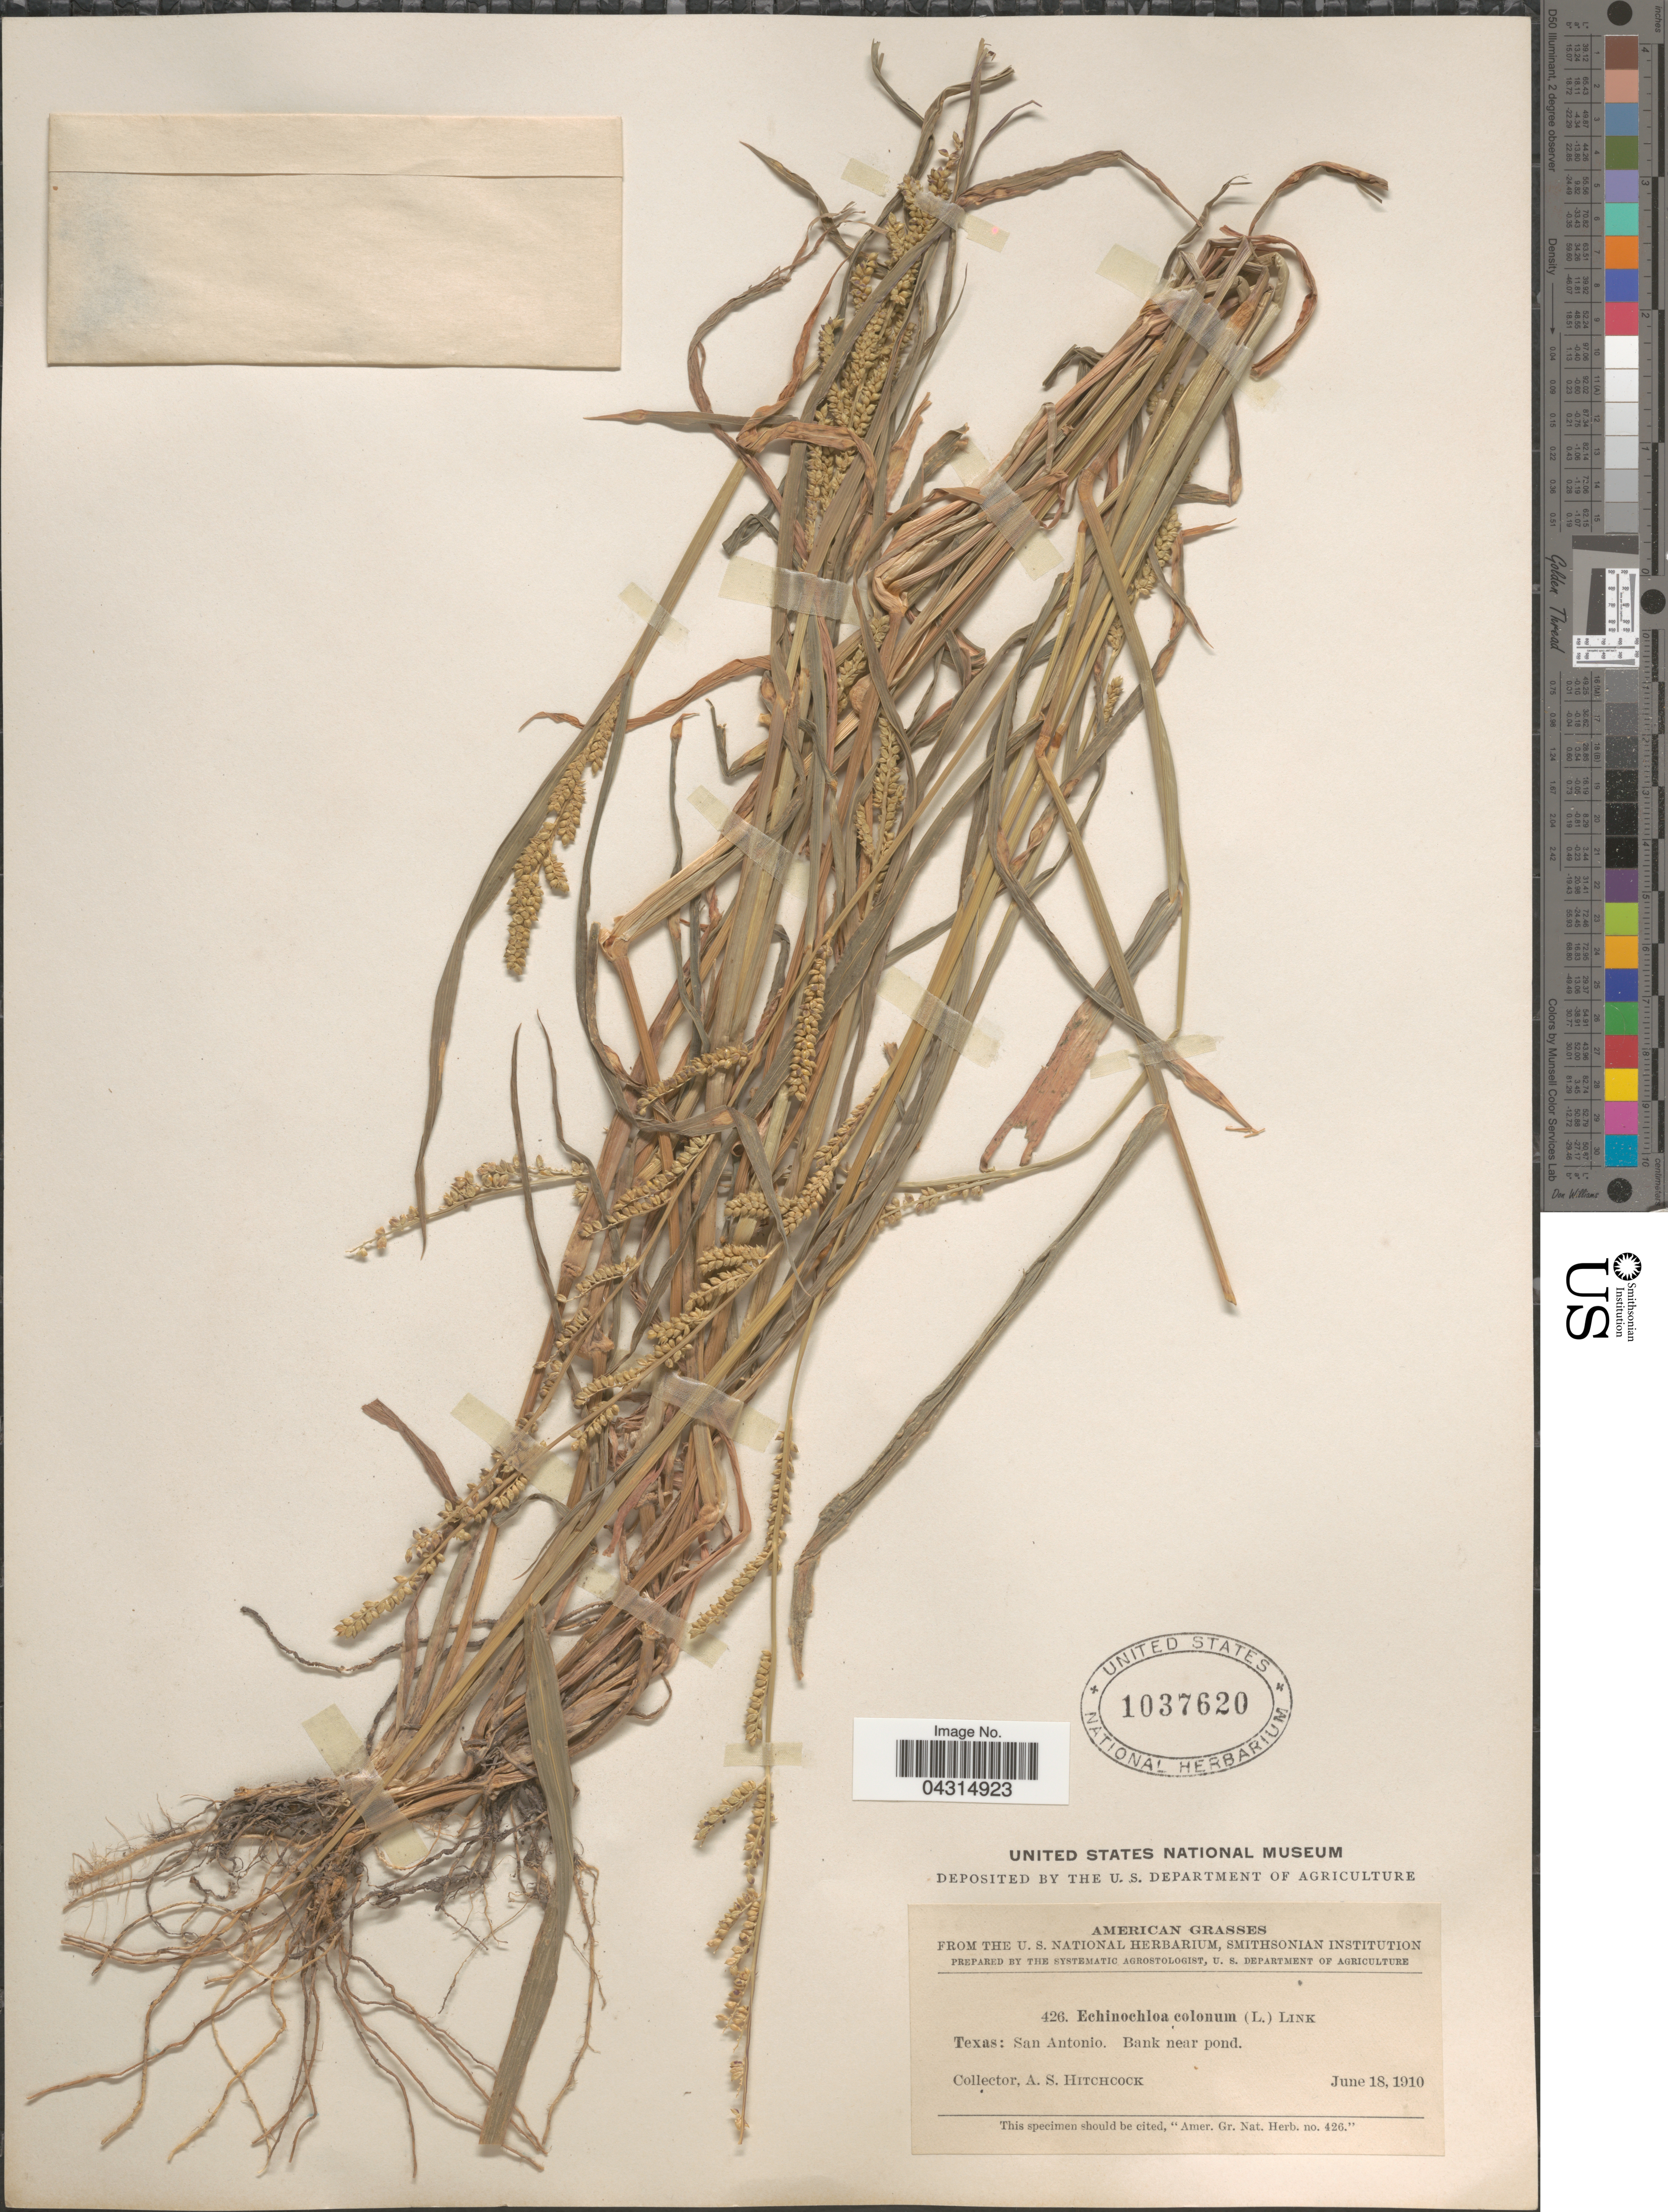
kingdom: Plantae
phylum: Tracheophyta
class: Liliopsida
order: Poales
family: Poaceae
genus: Echinochloa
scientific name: Echinochloa colona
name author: (L.) Link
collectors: A. S. Hitchcock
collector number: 426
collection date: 1910-06-18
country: United States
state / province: Texas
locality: San Antonio. Bank near pond.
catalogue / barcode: US 1037620